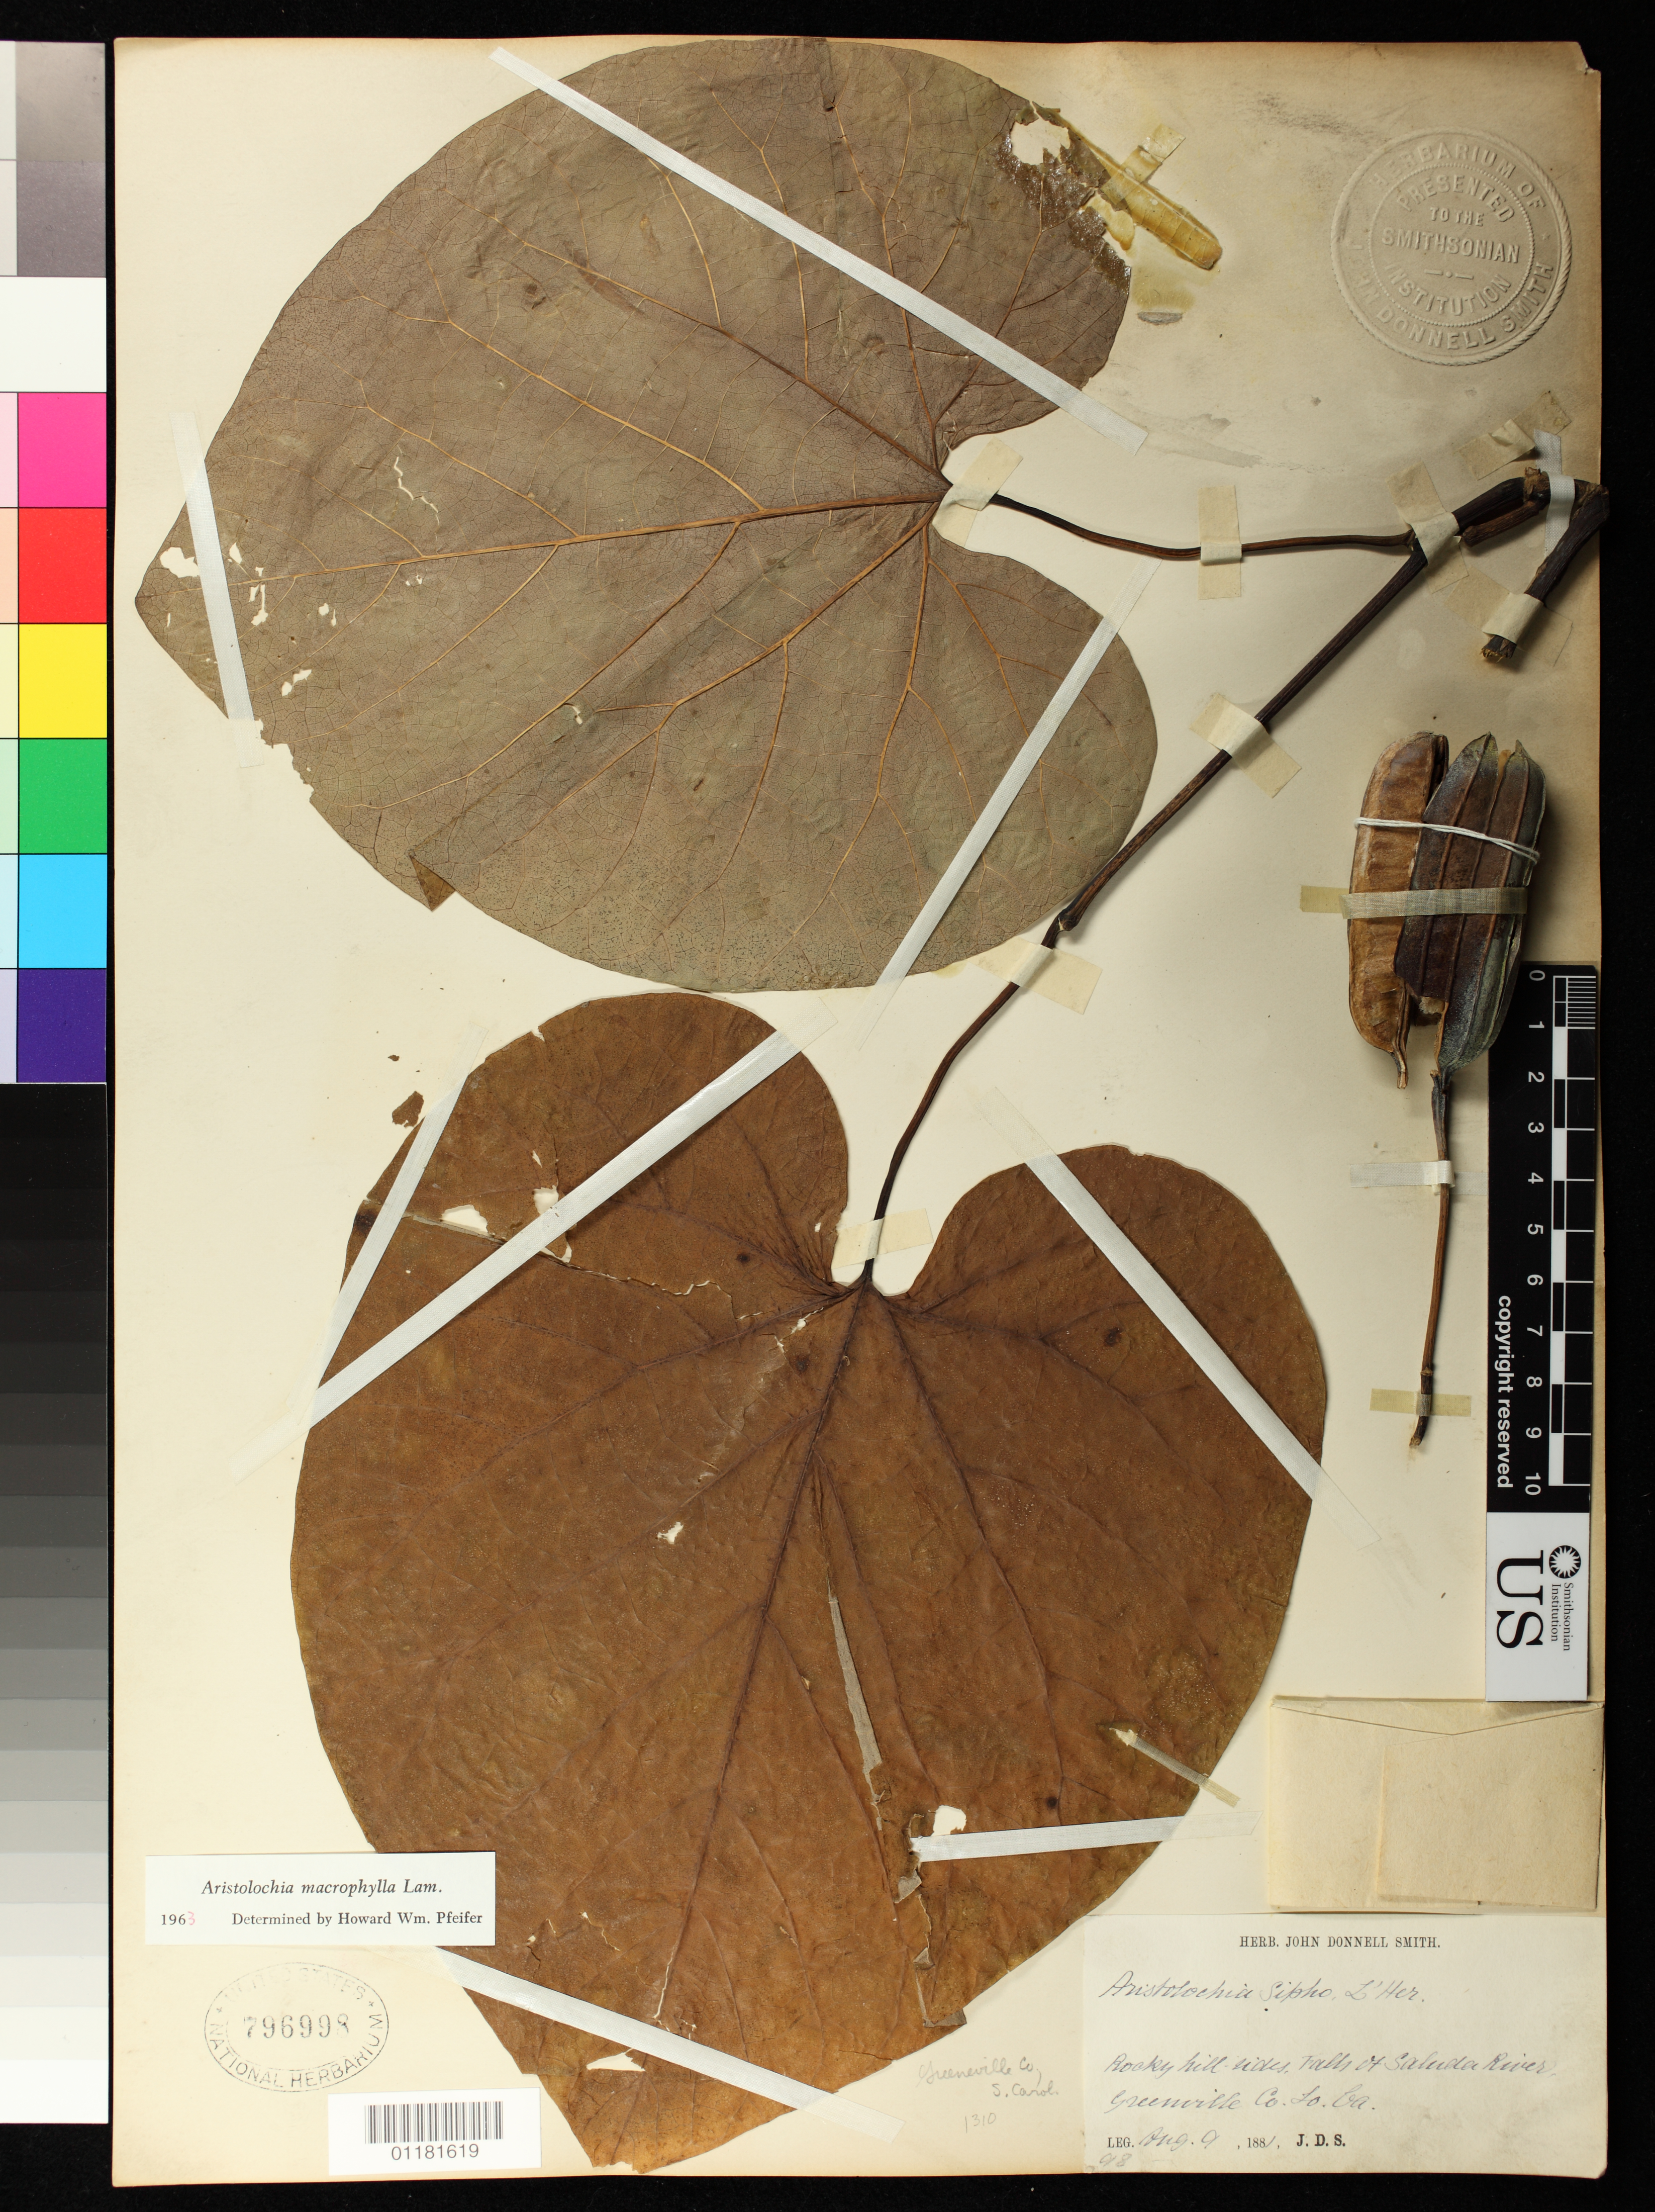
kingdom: Plantae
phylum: Tracheophyta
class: Magnoliopsida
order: Piperales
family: Aristolochiaceae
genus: Aristolochia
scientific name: Aristolochia macrophylla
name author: Lam.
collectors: J. Donnell Smith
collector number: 98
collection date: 1881-08-09 or 1881-09-08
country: United States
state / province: South Carolina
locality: Rocky hill under falls of Saluda River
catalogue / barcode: US 796998